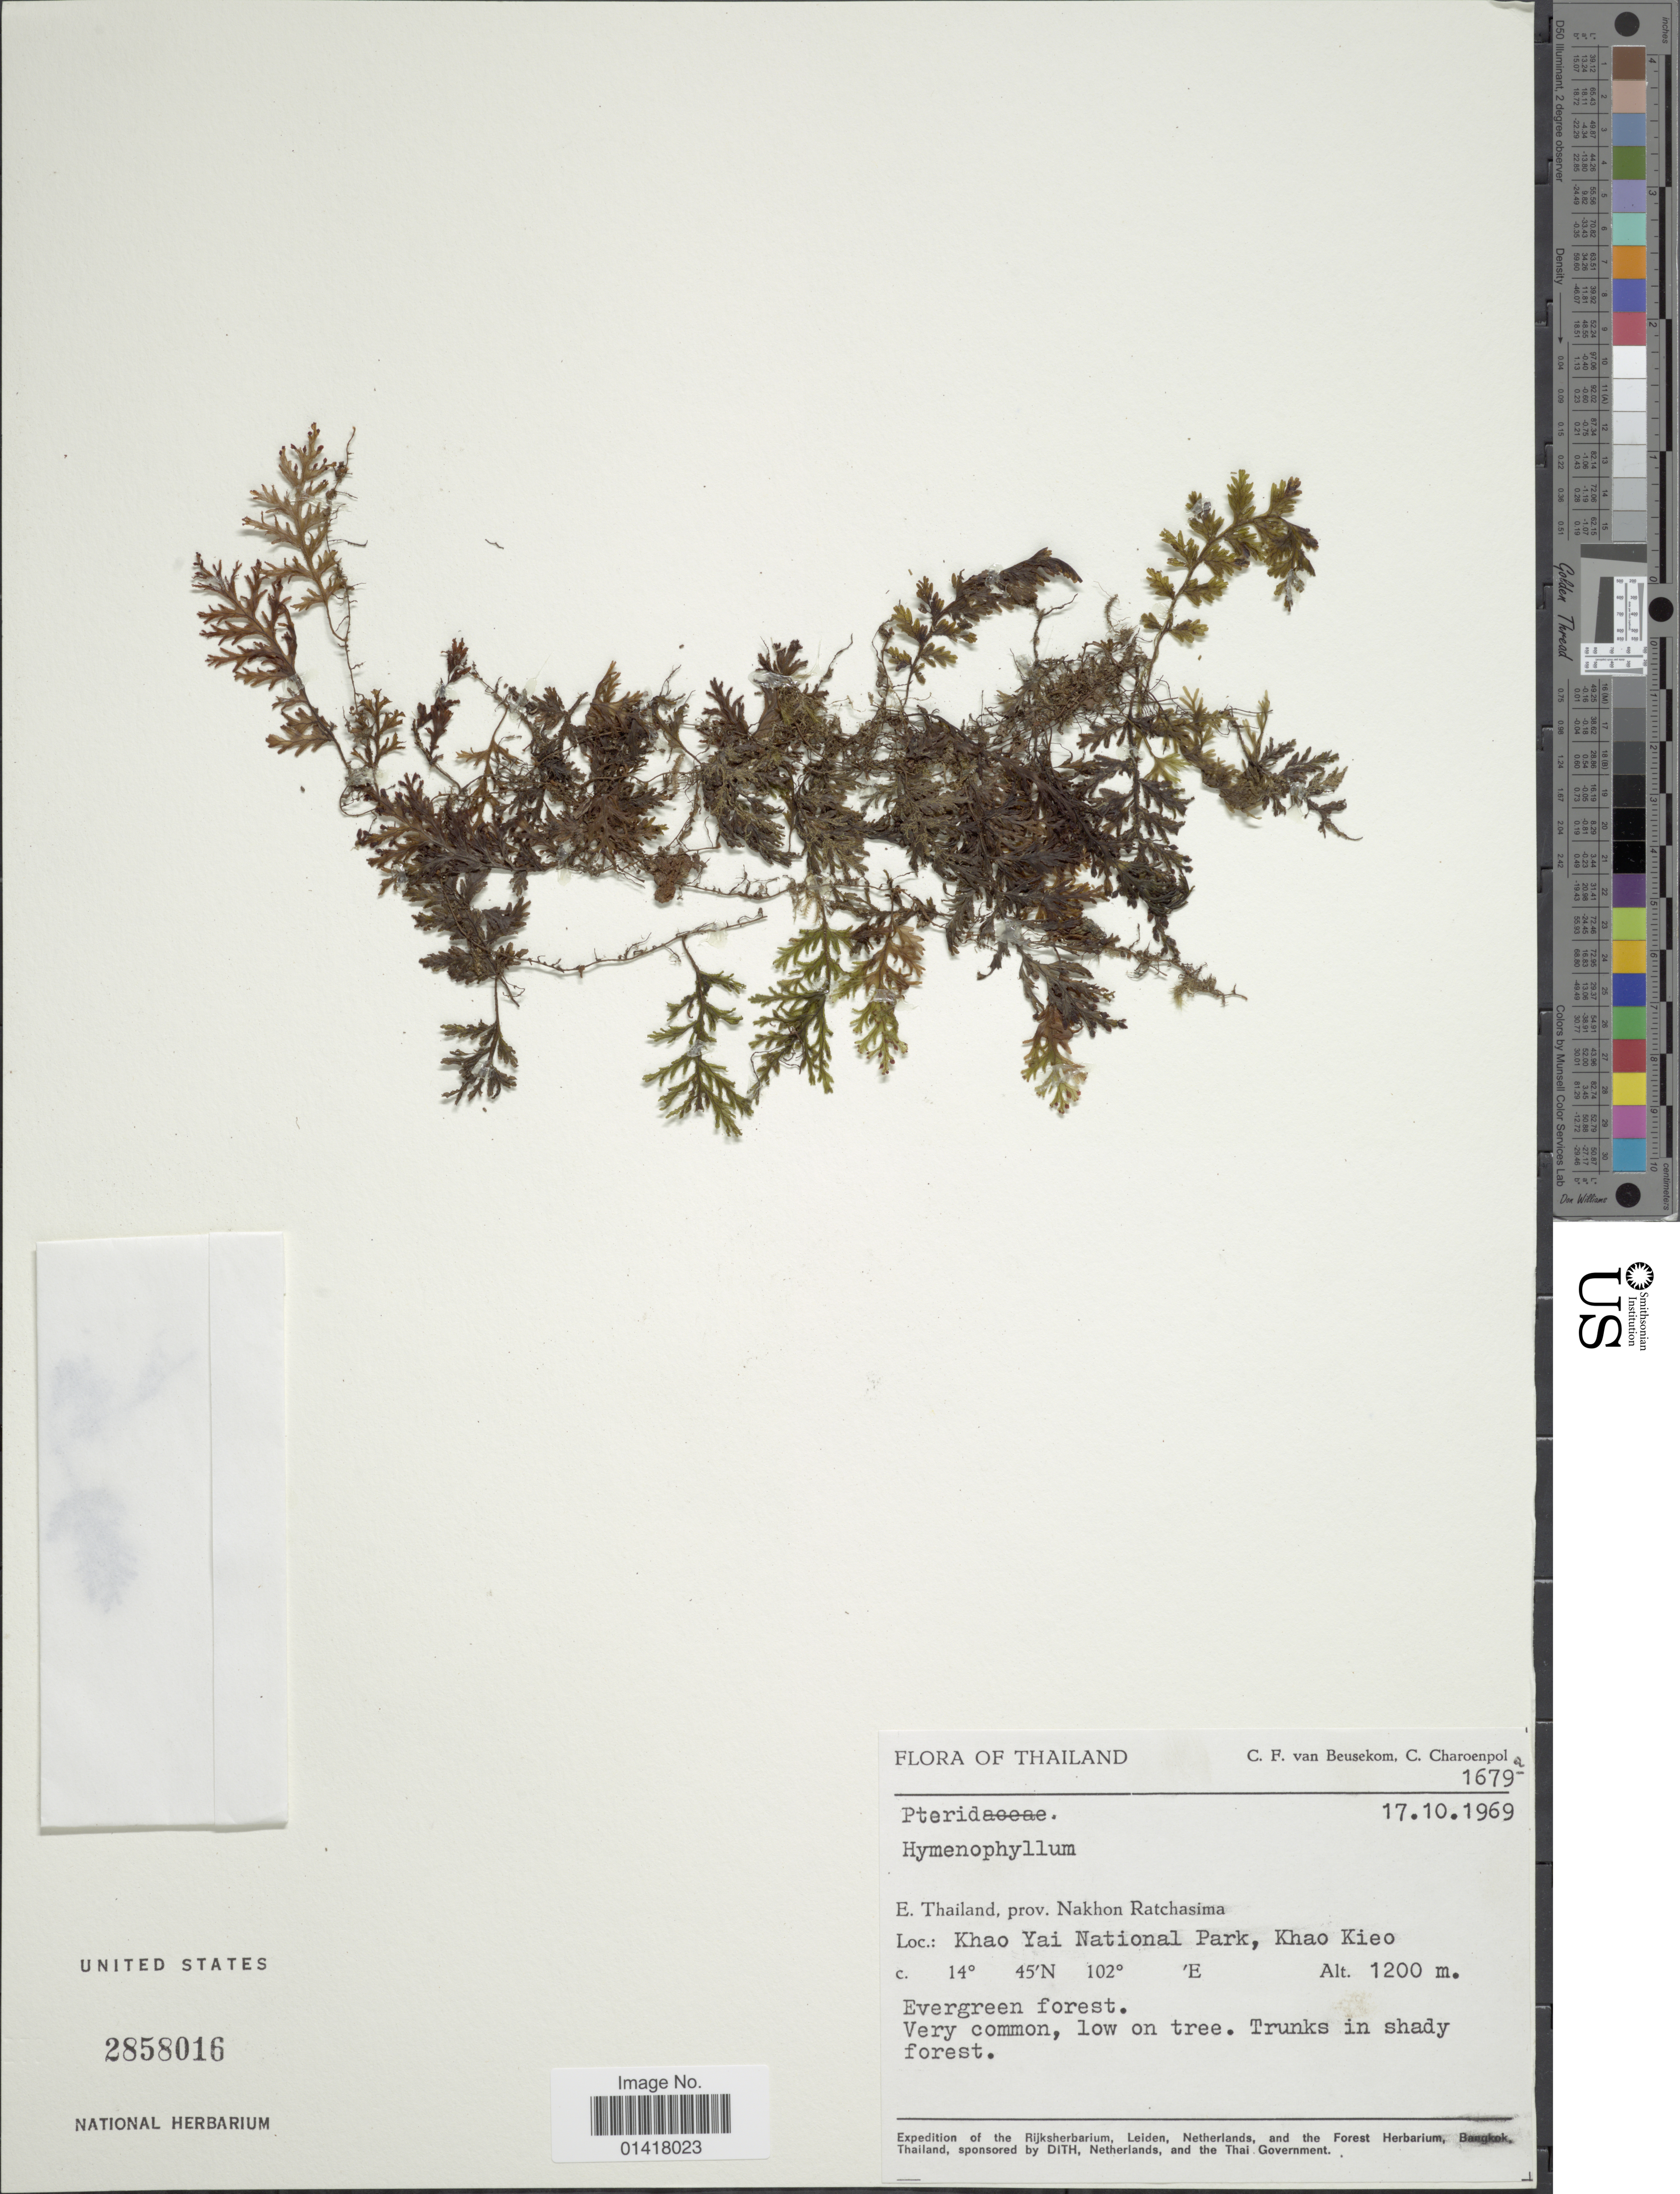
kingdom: Plantae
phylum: Tracheophyta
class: Polypodiopsida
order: Hymenophyllales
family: Hymenophyllaceae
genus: Hymenophyllum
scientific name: Hymenophyllum sp.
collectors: C. van Beusecom & C. Charoenphol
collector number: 1679a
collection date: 1969-10-17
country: Thailand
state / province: Nakhon Ratchasima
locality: E. Thailand. Khao Yai National Park, Khai Kieo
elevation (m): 1200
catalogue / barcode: US 2858016